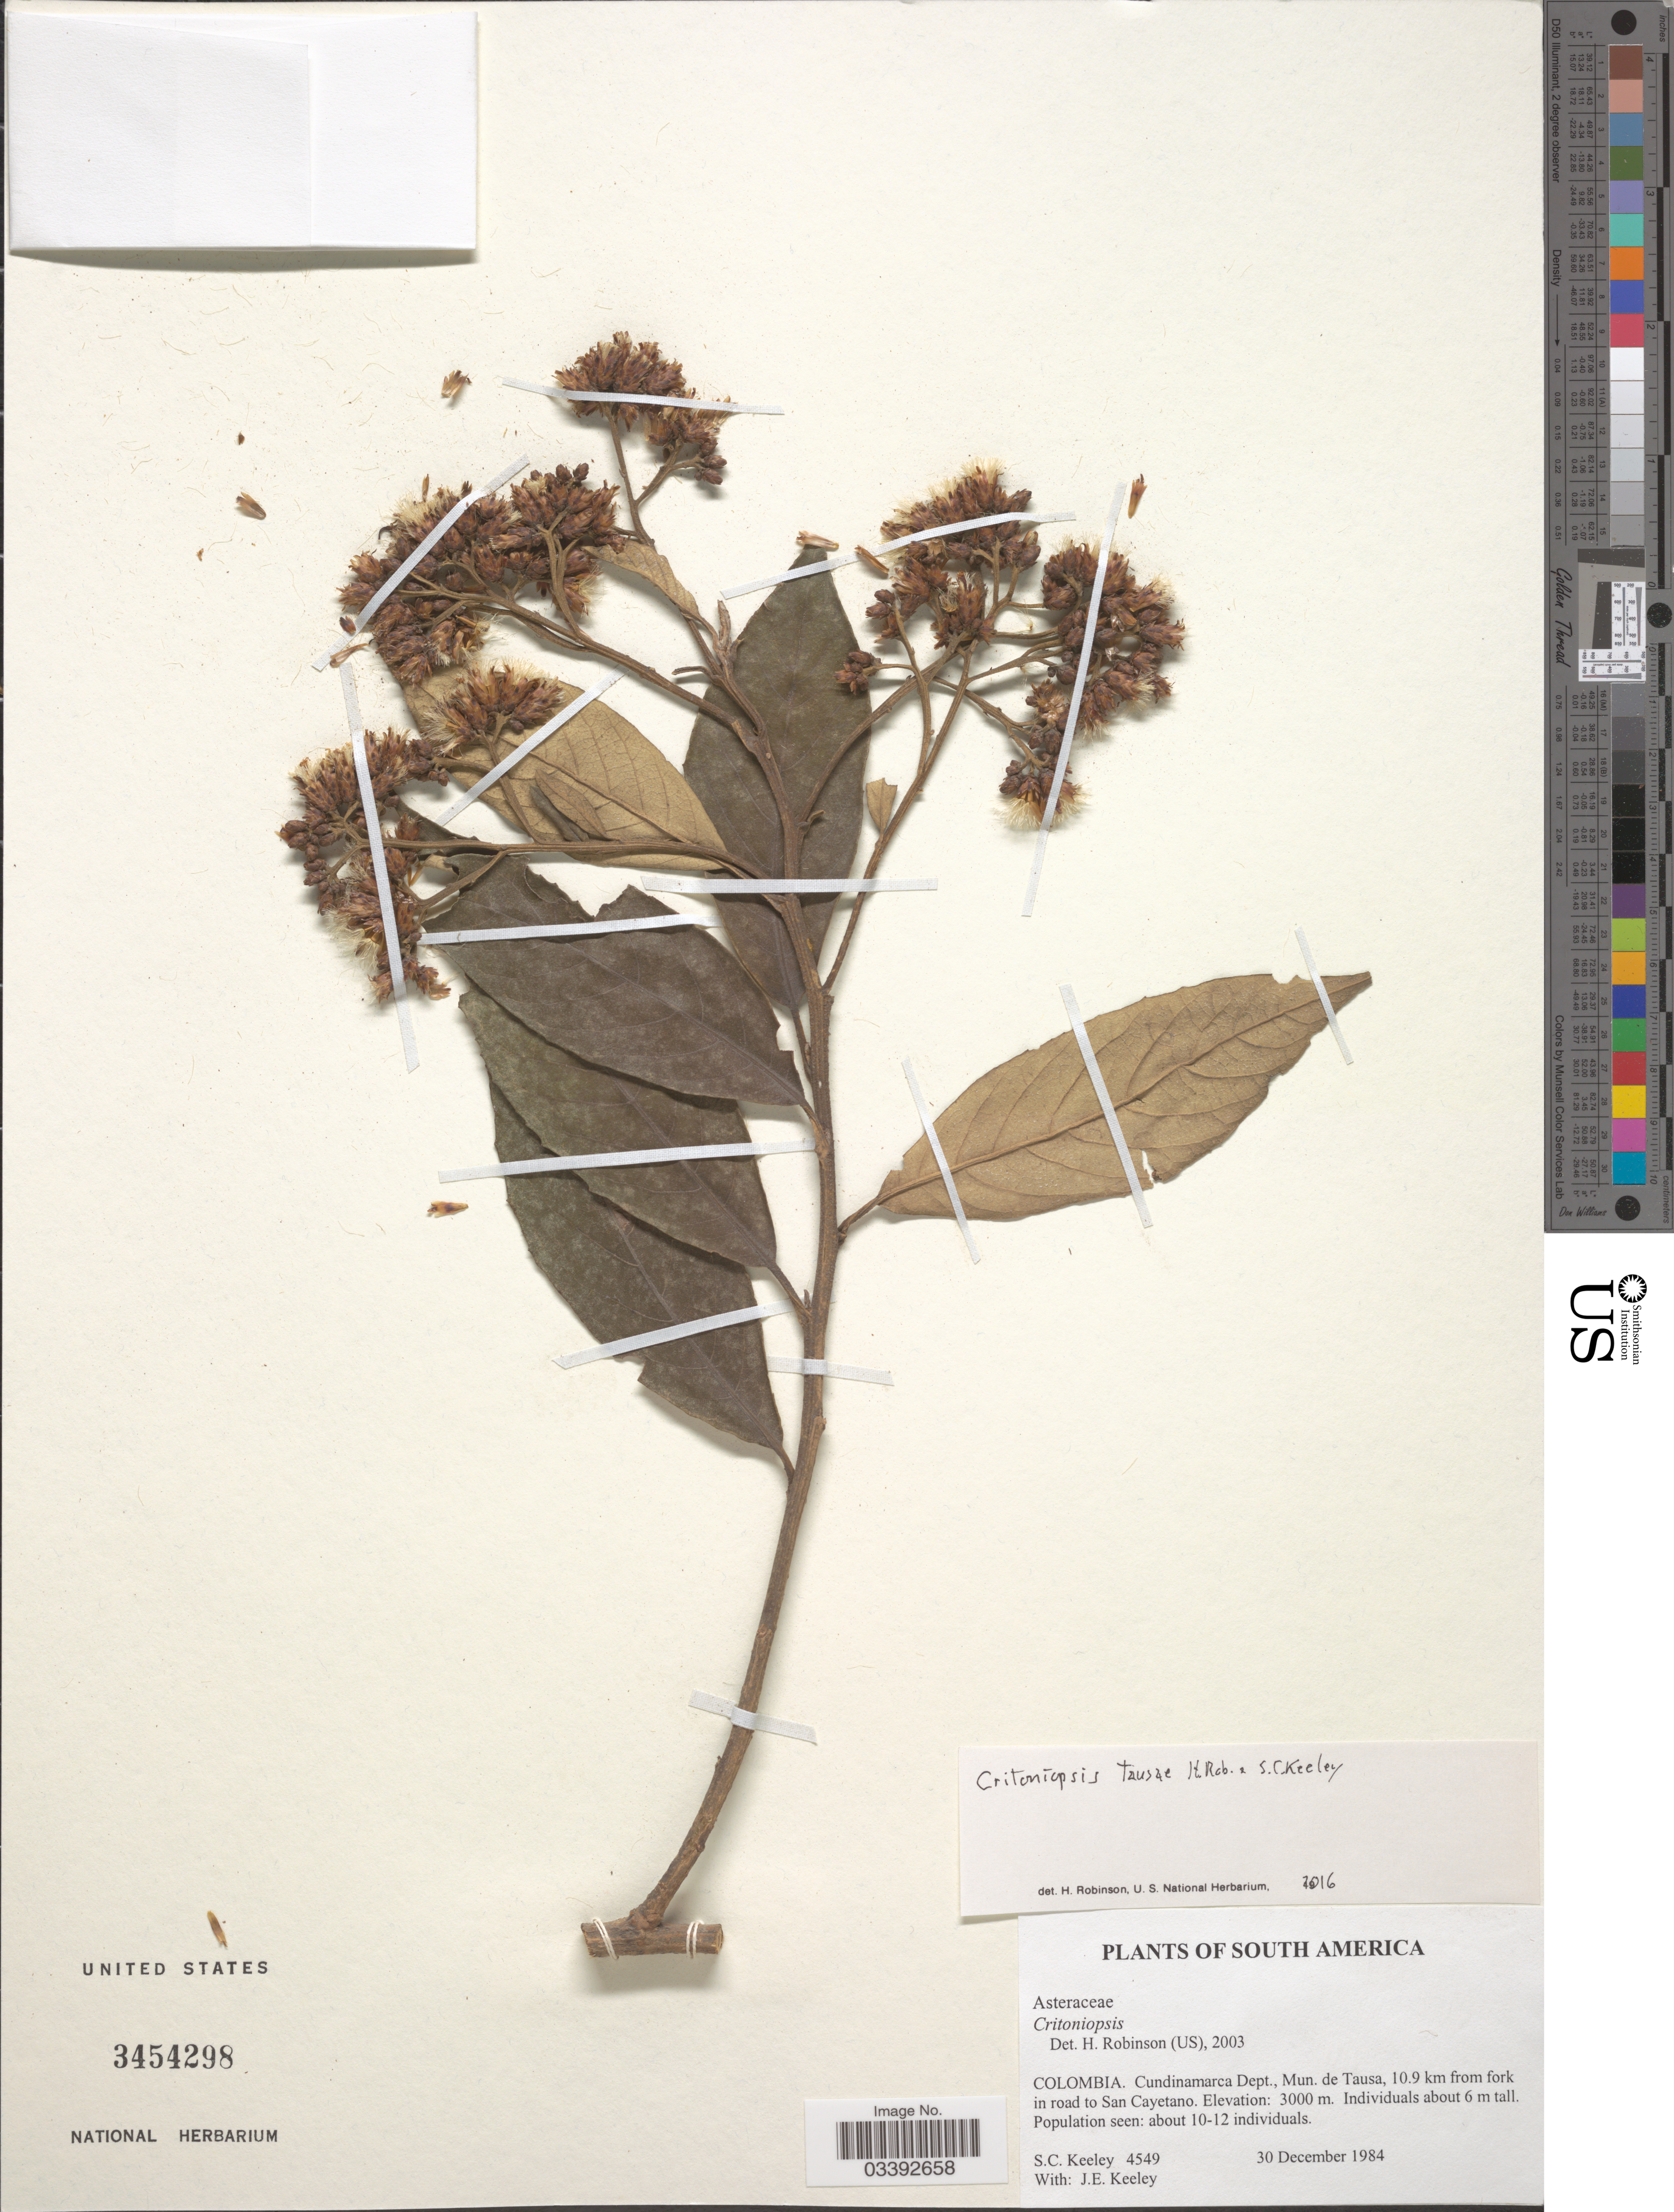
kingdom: Plantae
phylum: Tracheophyta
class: Magnoliopsida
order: Asterales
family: Asteraceae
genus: Critoniopsis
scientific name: Critoniopsis tausae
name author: H. Rob. & S.C. Keeley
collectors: S. C. Keeley & J. E. Keeley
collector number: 4549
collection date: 1984-12-30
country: Colombia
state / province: Cundinamarca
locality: Cundinamarca Dept., Mun. de Tausa, 10.9 km from fork in road to San Cayetano.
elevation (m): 3000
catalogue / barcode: US 3454298